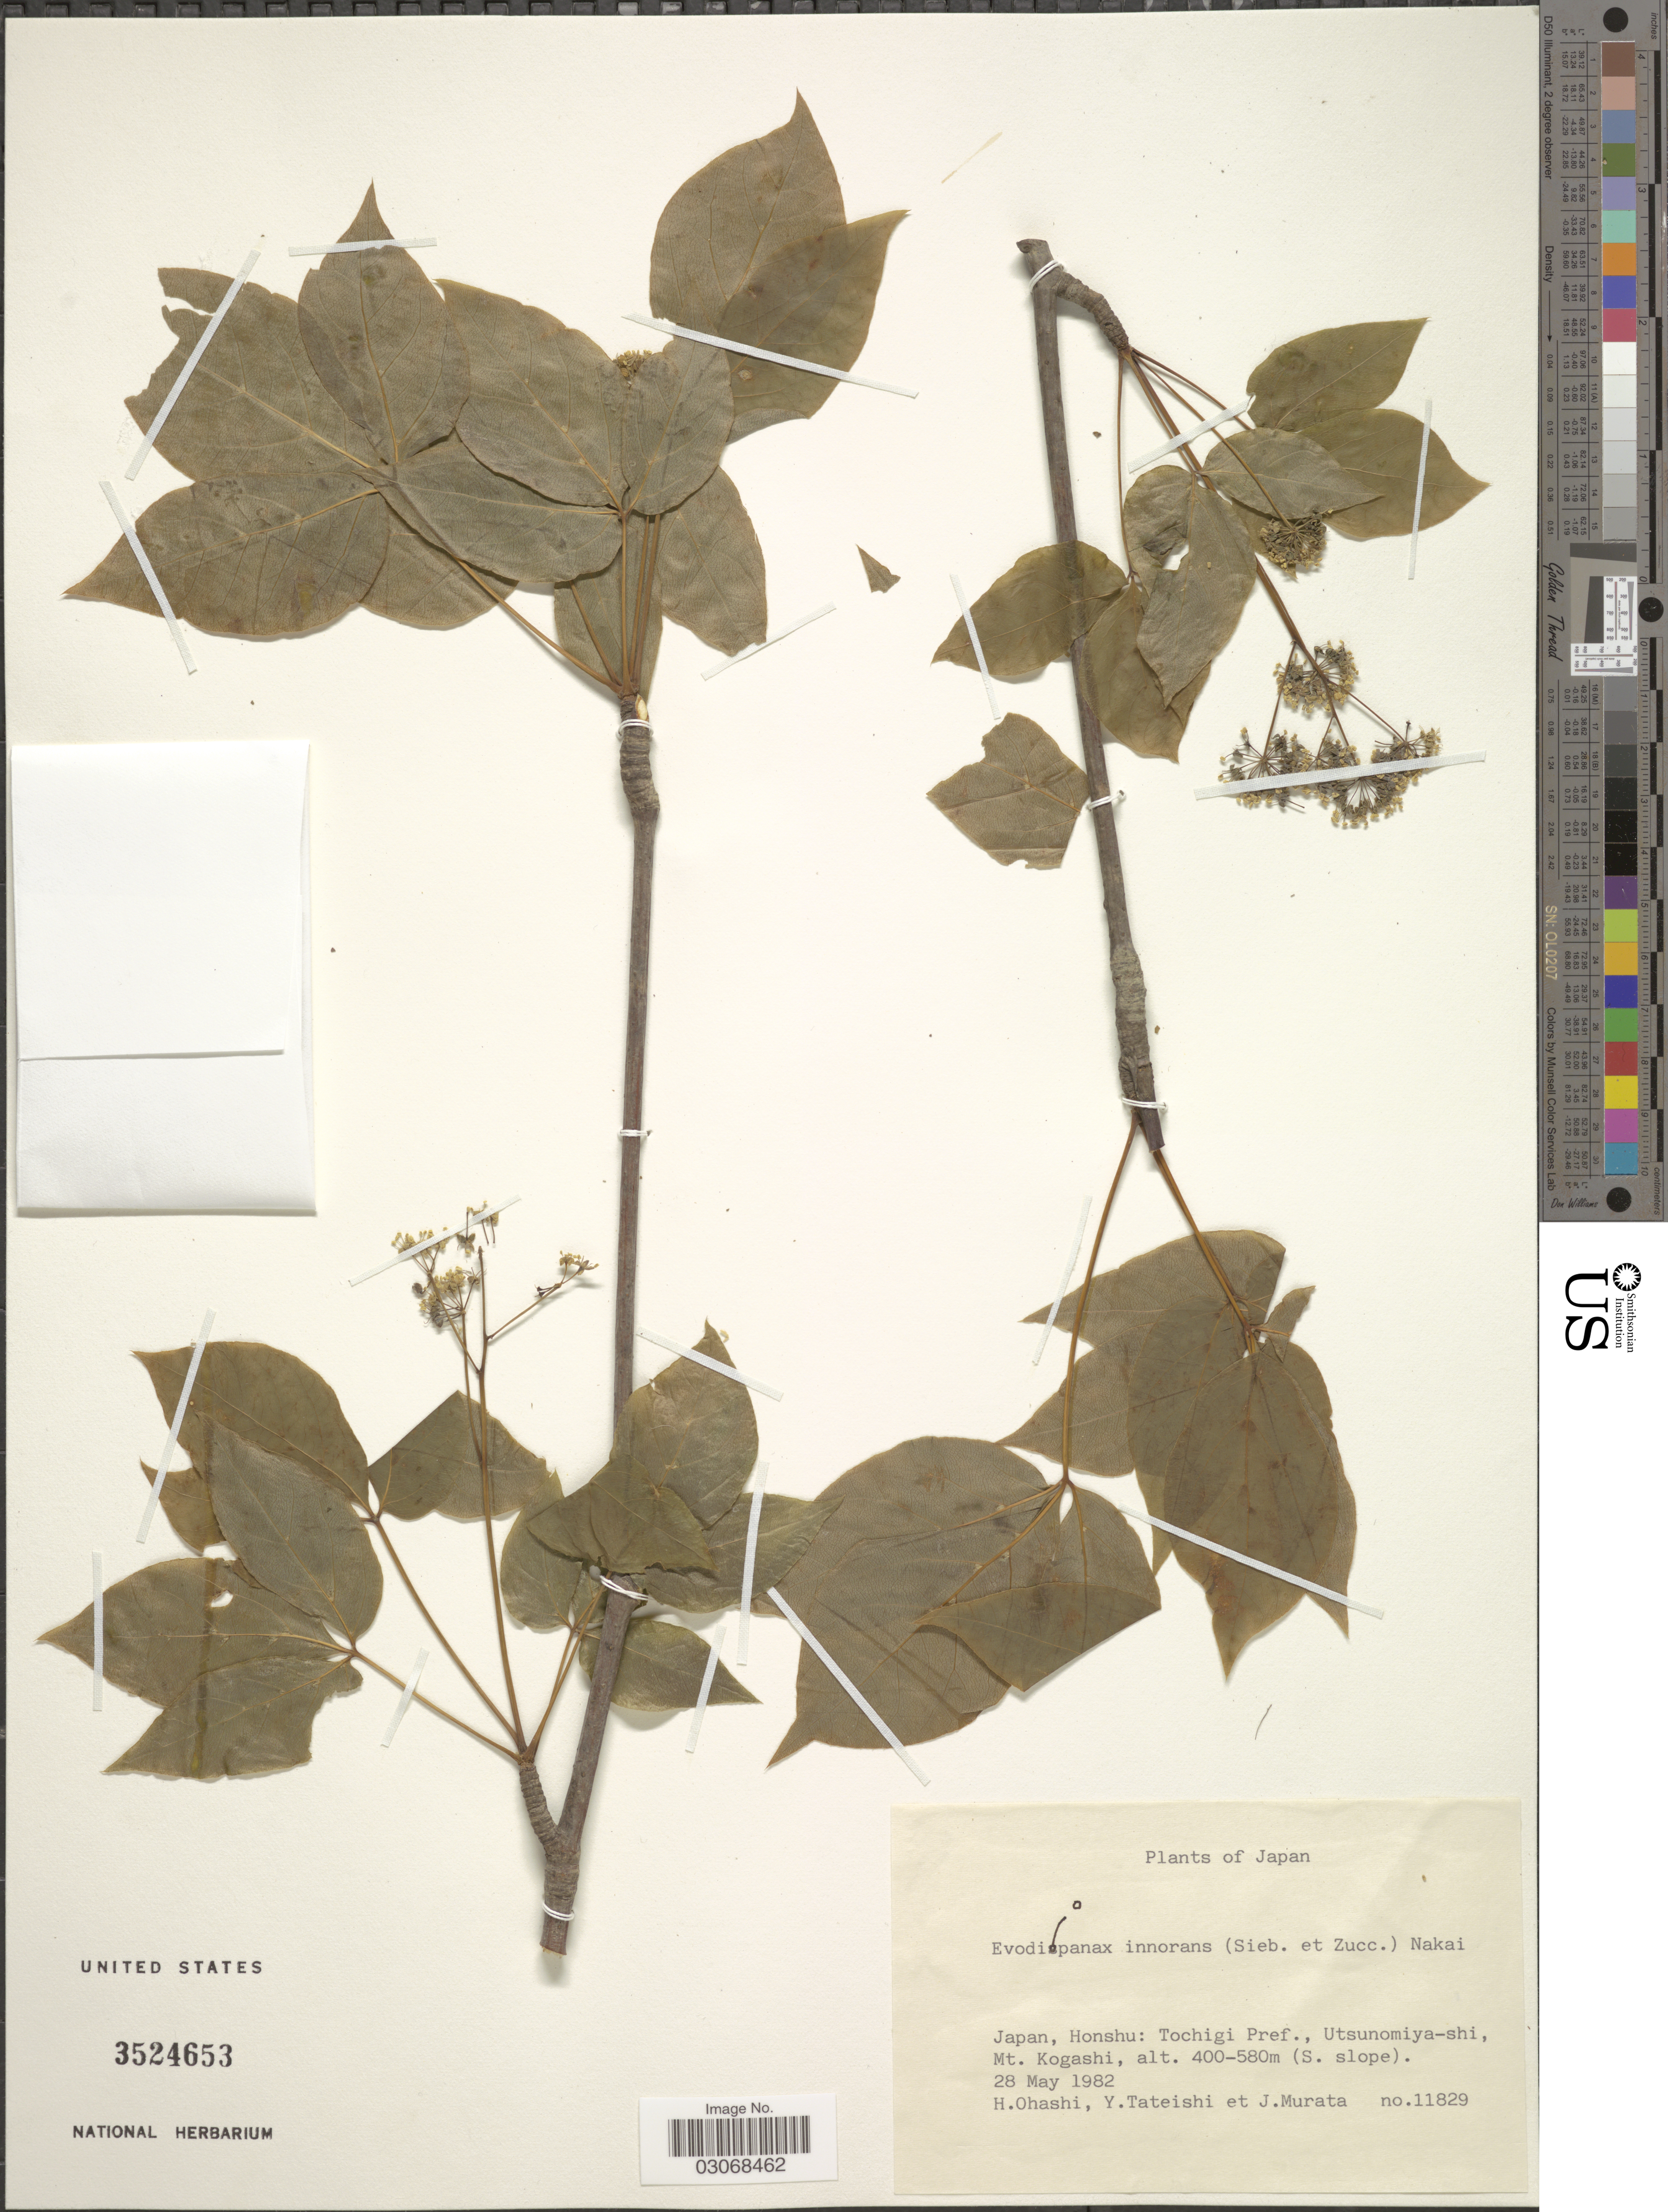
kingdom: Plantae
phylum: Tracheophyta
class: Magnoliopsida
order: Apiales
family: Araliaceae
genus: Gamblea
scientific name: Gamblea ciliata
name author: C.B. Clarke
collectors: H. Ohashi, Y. Tateishi & J. Murata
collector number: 11829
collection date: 1982-05-28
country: Japan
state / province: Totigi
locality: Honshu: Tochigi Pref., Utsunomiya-shi, Mt. Kogashi, (S. slope).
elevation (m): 400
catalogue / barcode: US 3524653